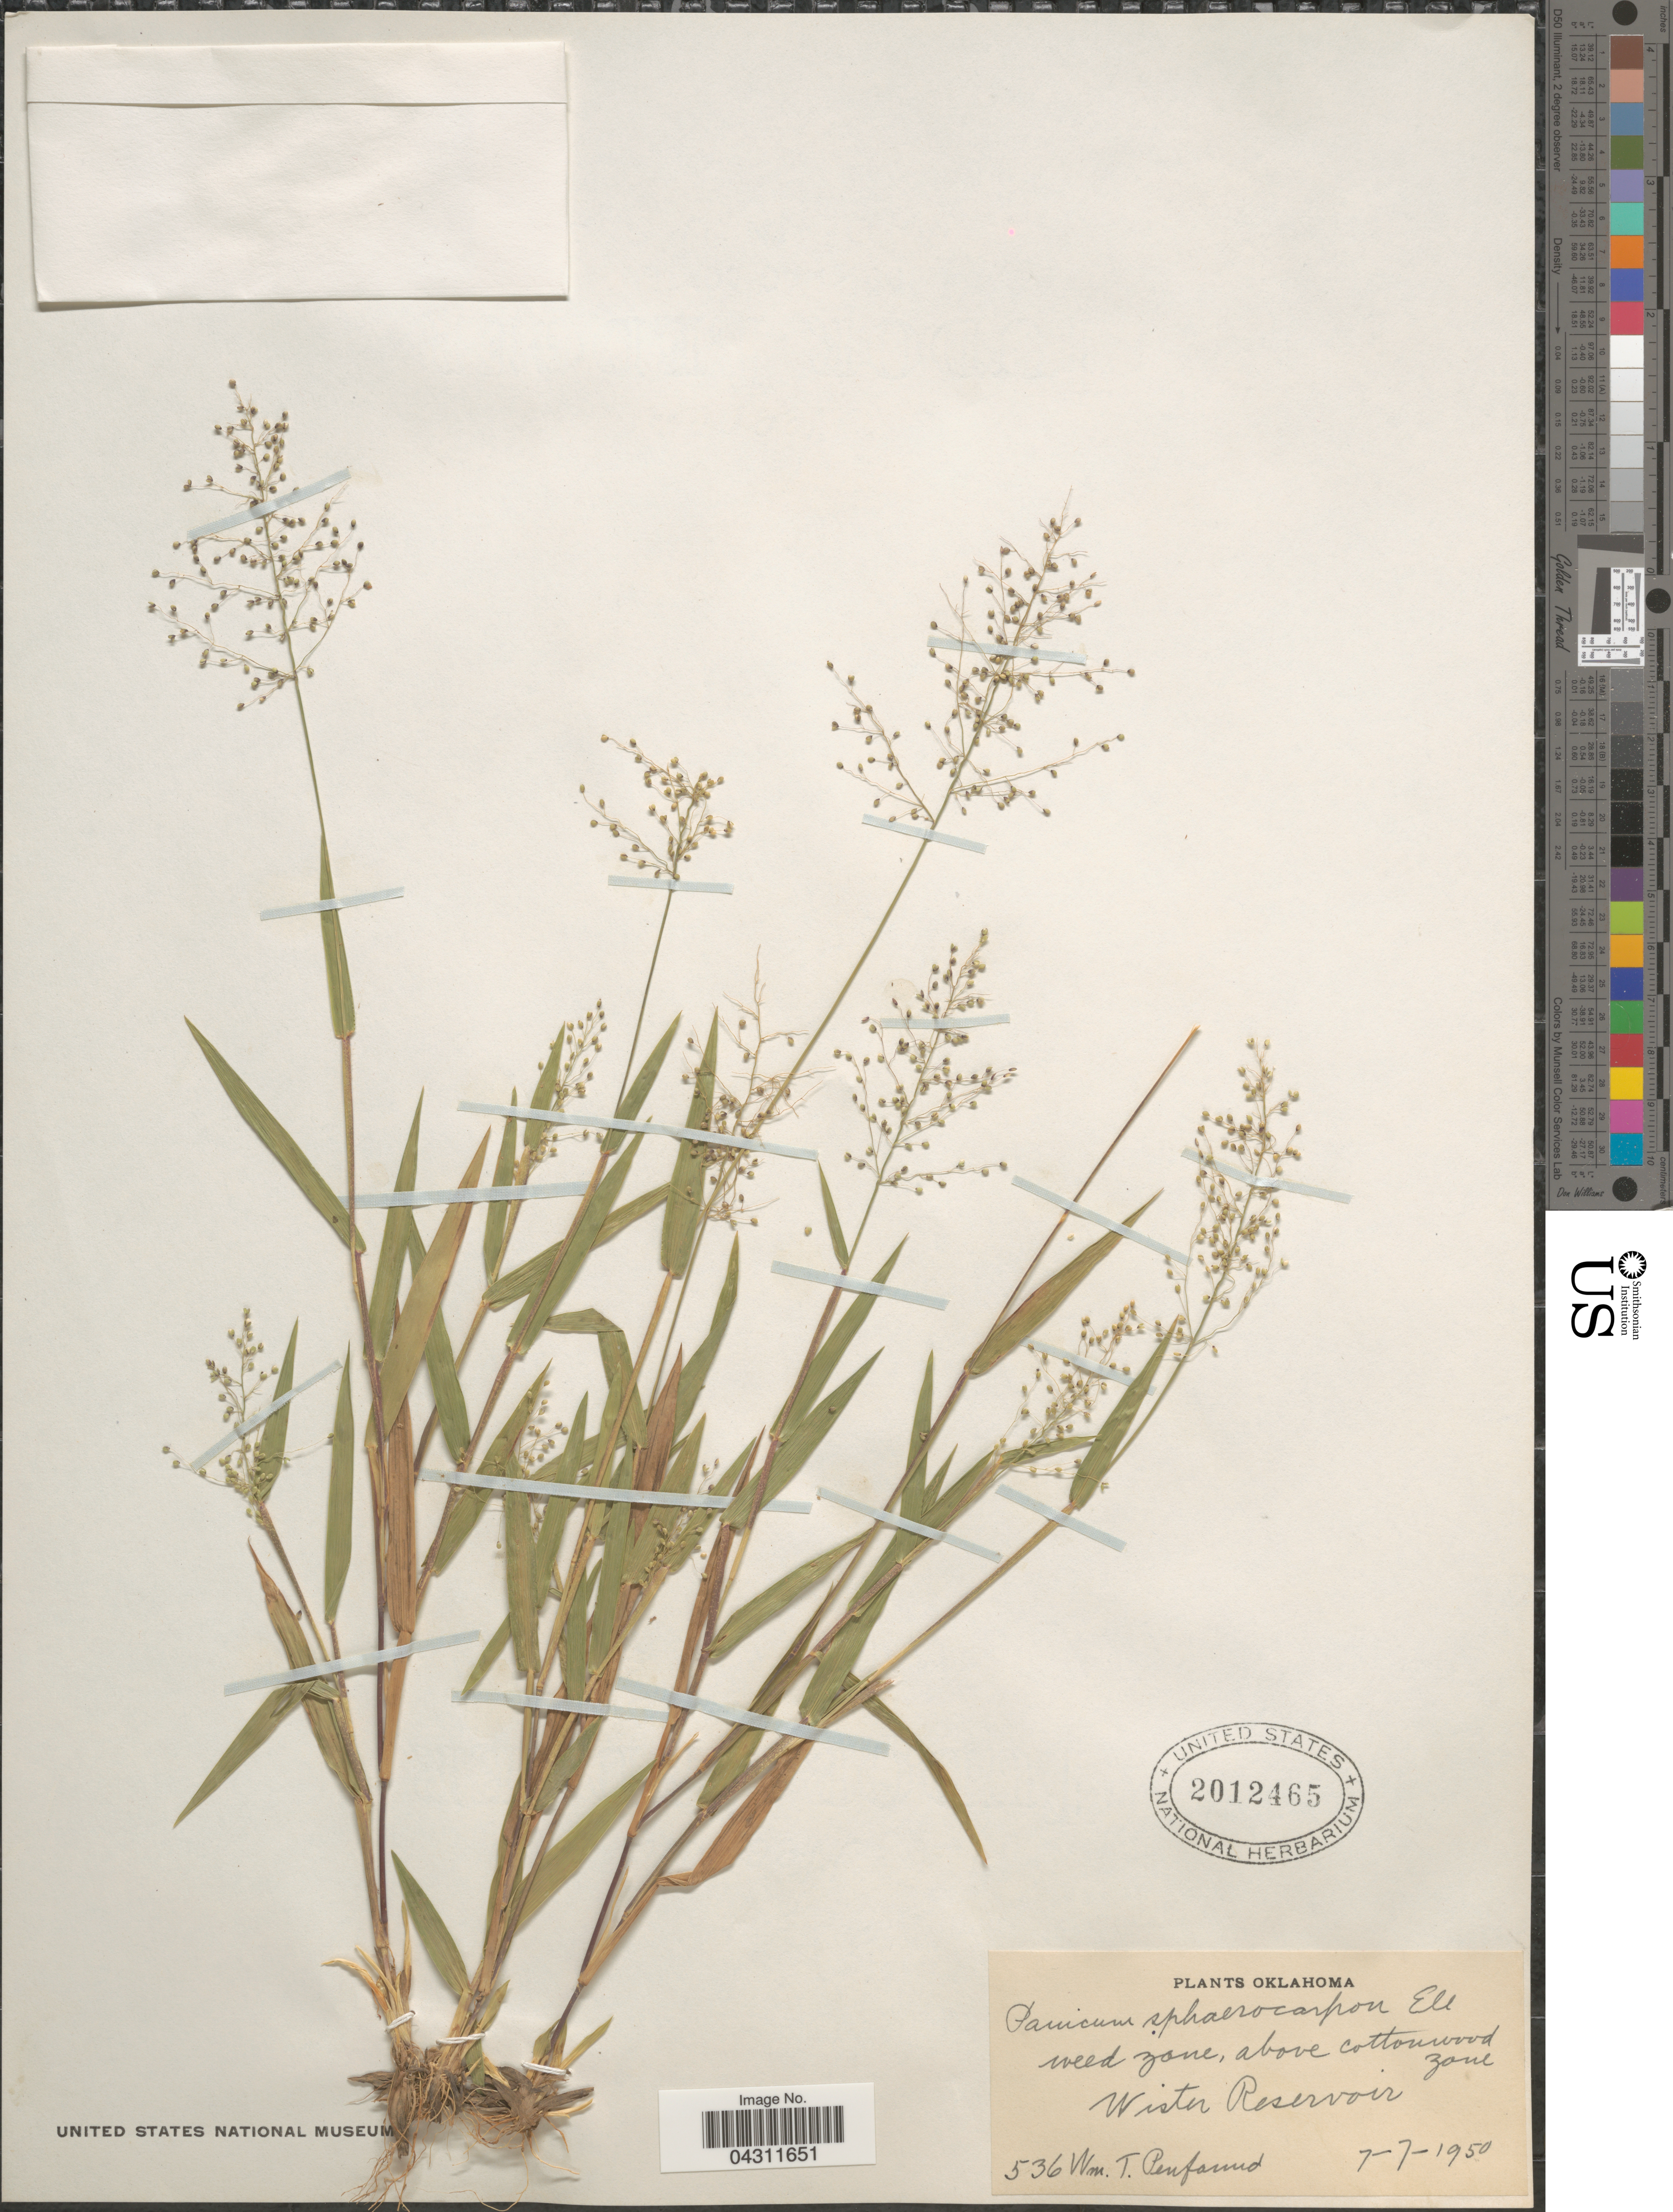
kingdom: Plantae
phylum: Tracheophyta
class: Liliopsida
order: Poales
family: Poaceae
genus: Dichanthelium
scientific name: Dichanthelium strigosum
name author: (Muhl. ex Elliott) Freckmann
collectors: W. Penfound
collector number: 536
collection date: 1950-07-07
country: United States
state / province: Oklahoma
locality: Weed zone, above cottonwood zone. Wister Reservoir.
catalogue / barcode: US 2012465